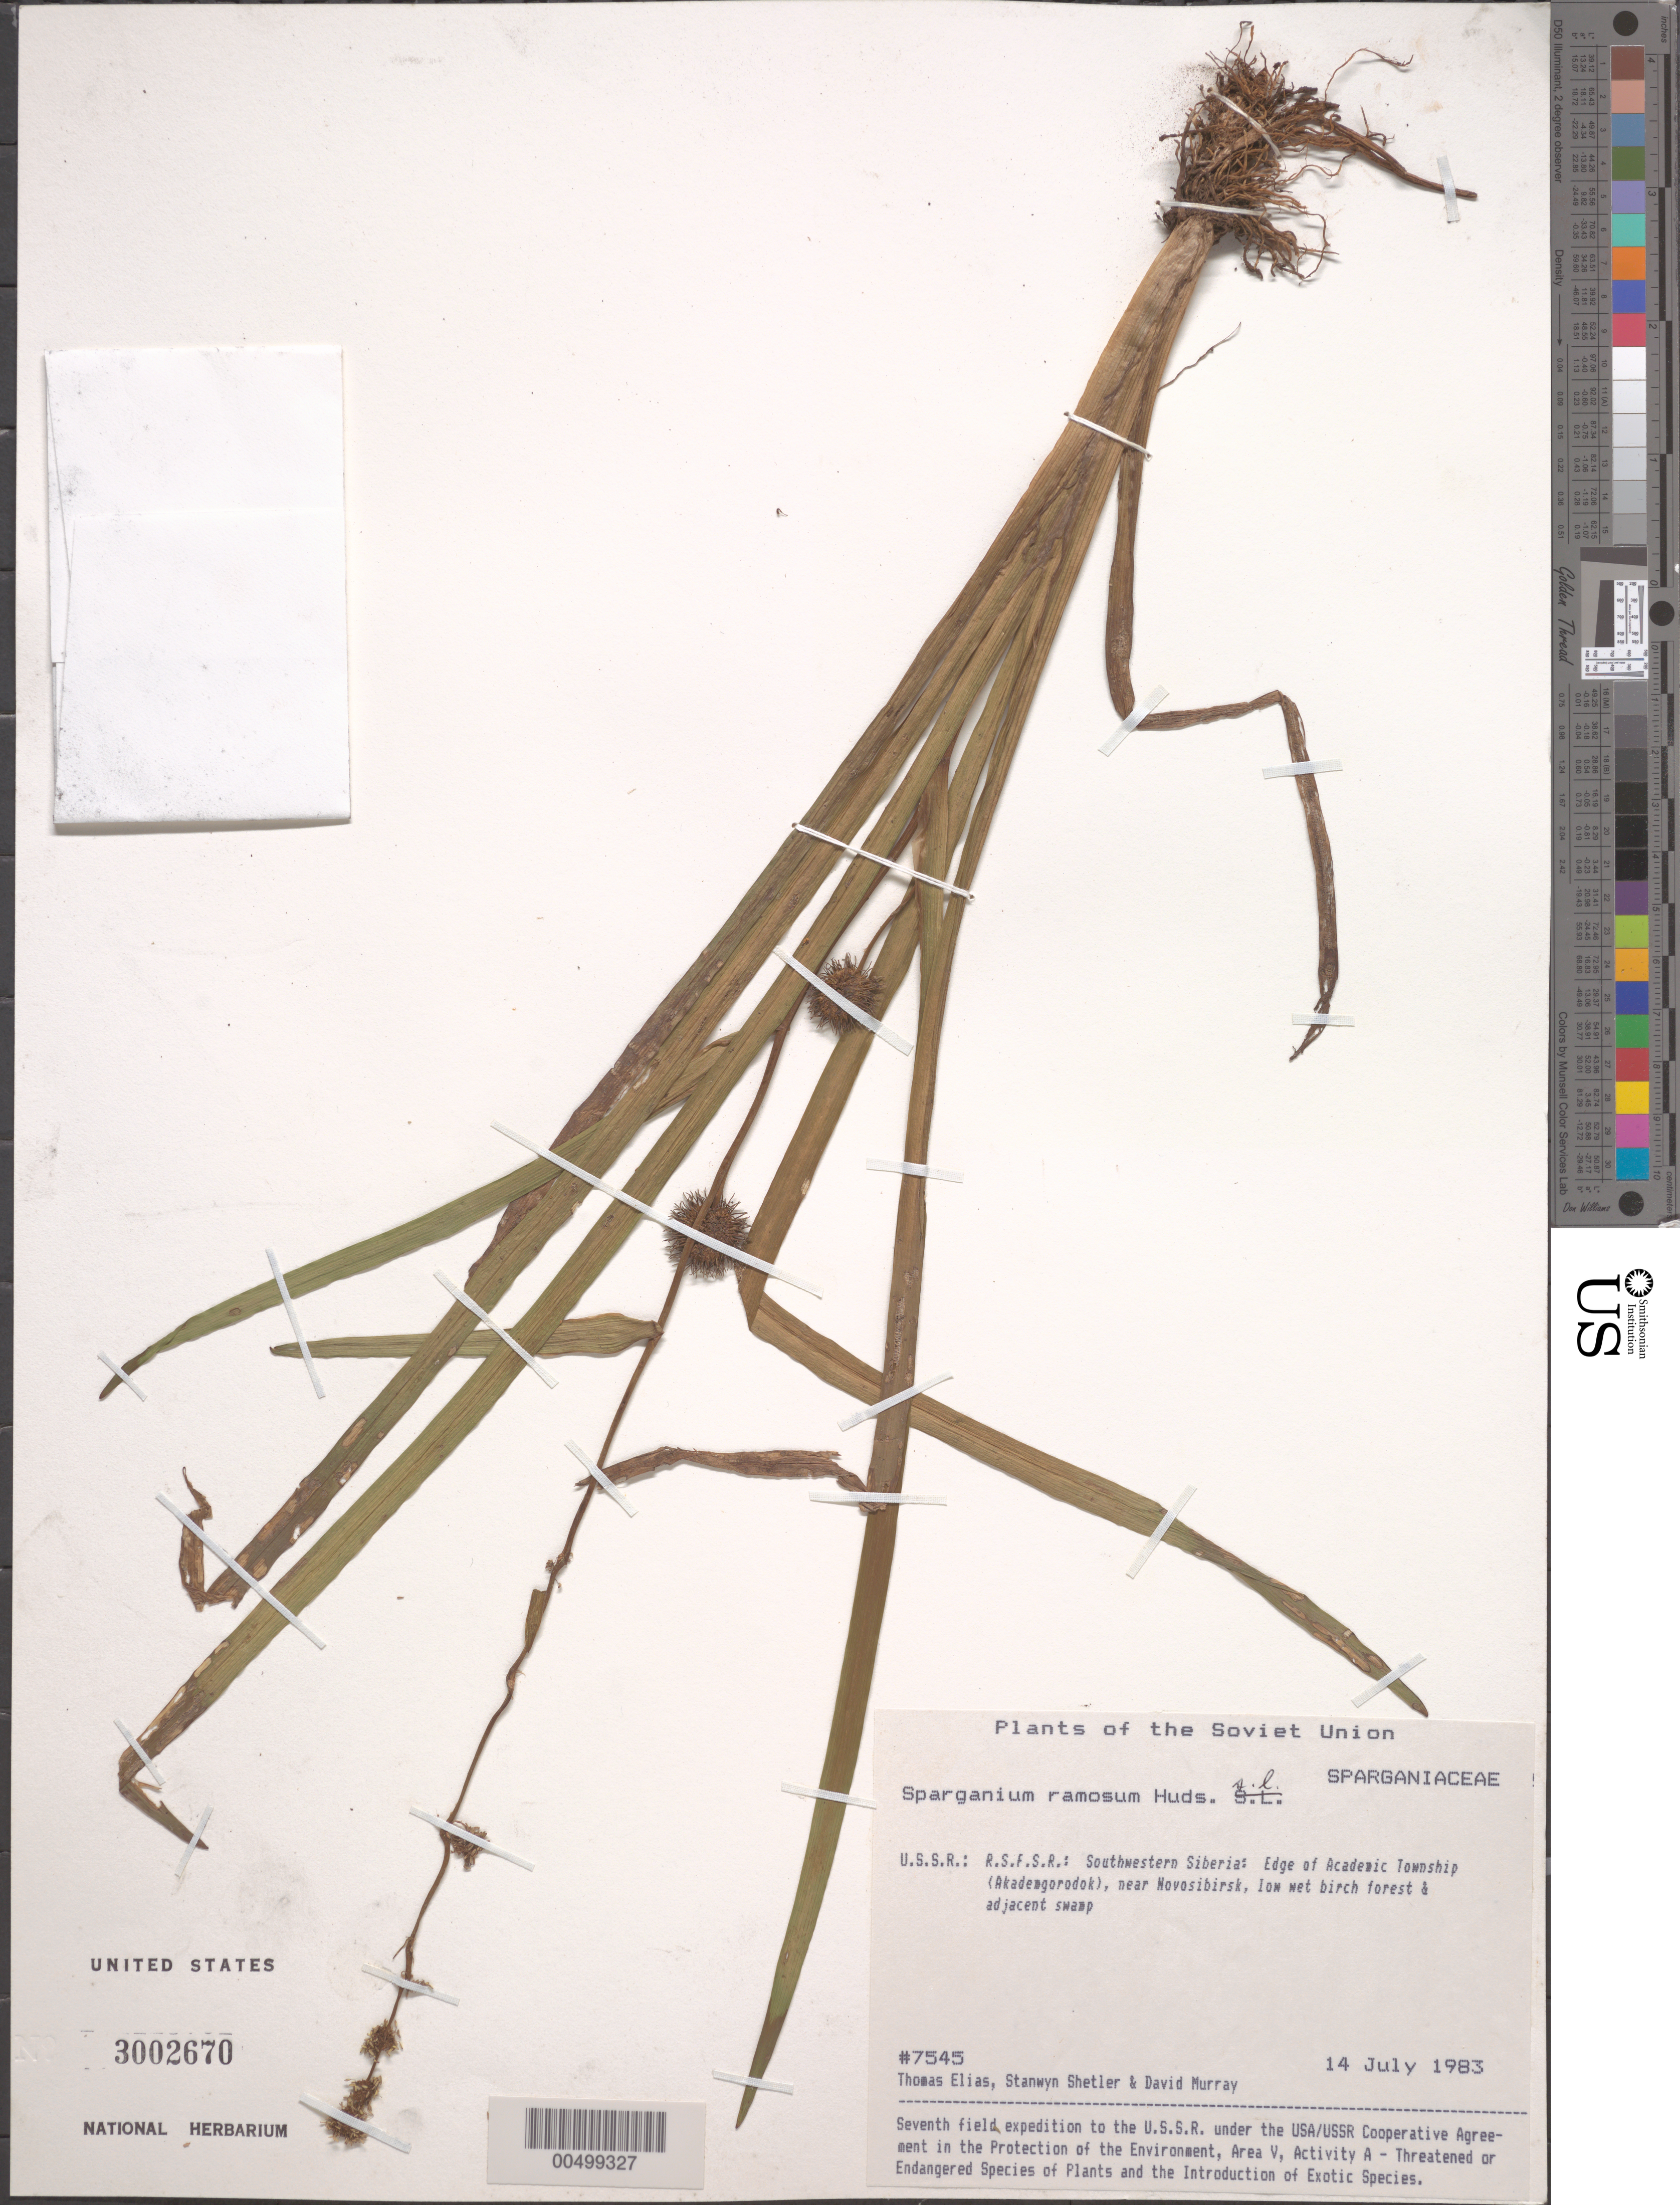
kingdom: Plantae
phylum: Tracheophyta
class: Liliopsida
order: Poales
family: Typhaceae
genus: Sparganium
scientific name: Sparganium ramosum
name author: Huds.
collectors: T. Elias, S. Shetler & D. F. Murray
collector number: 7545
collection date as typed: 14 Jul 1983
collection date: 1983-07-14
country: Russian Federation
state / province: Novosibirsk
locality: edge of Academic Township (Akademgorodok), near Novosibirsk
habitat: low wet birch forest and adjacent swamp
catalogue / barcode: US 3002670